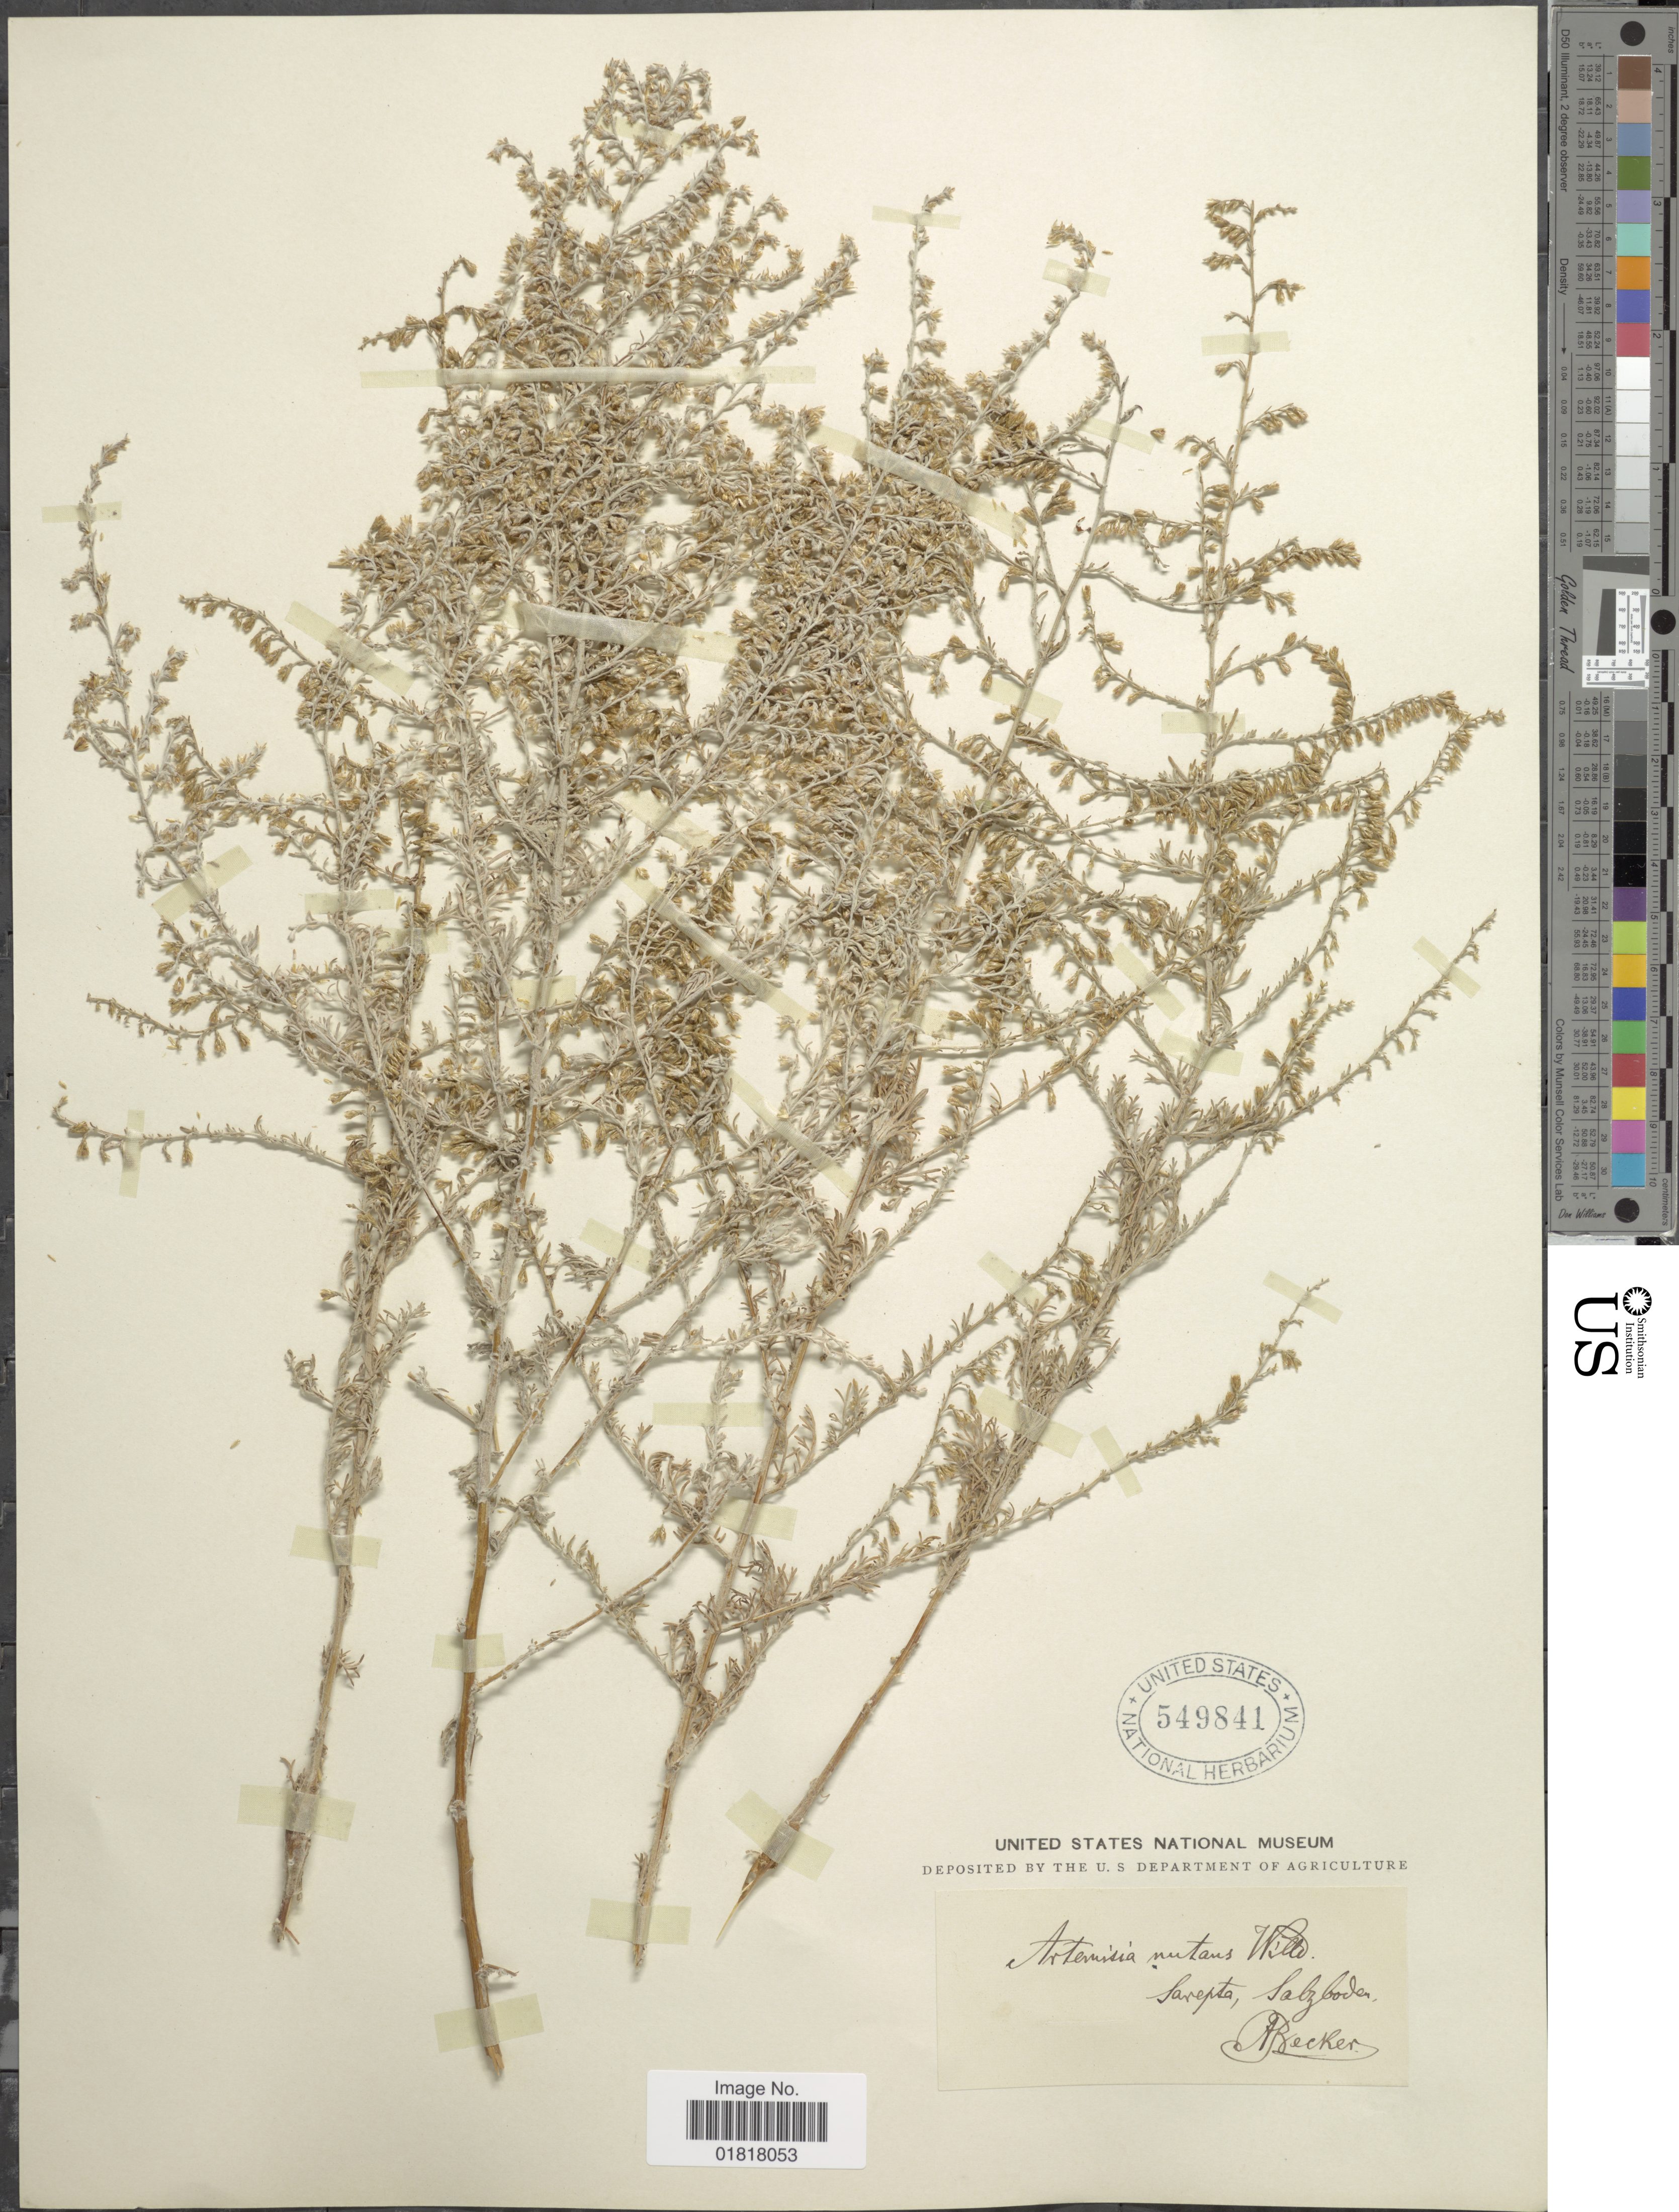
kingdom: Plantae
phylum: Tracheophyta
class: Magnoliopsida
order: Asterales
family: Asteraceae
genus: Artemisia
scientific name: Artemisia nutans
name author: Willd.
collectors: A. Becker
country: Russian Federation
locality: Sarepta, Salzboden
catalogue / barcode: US 549841